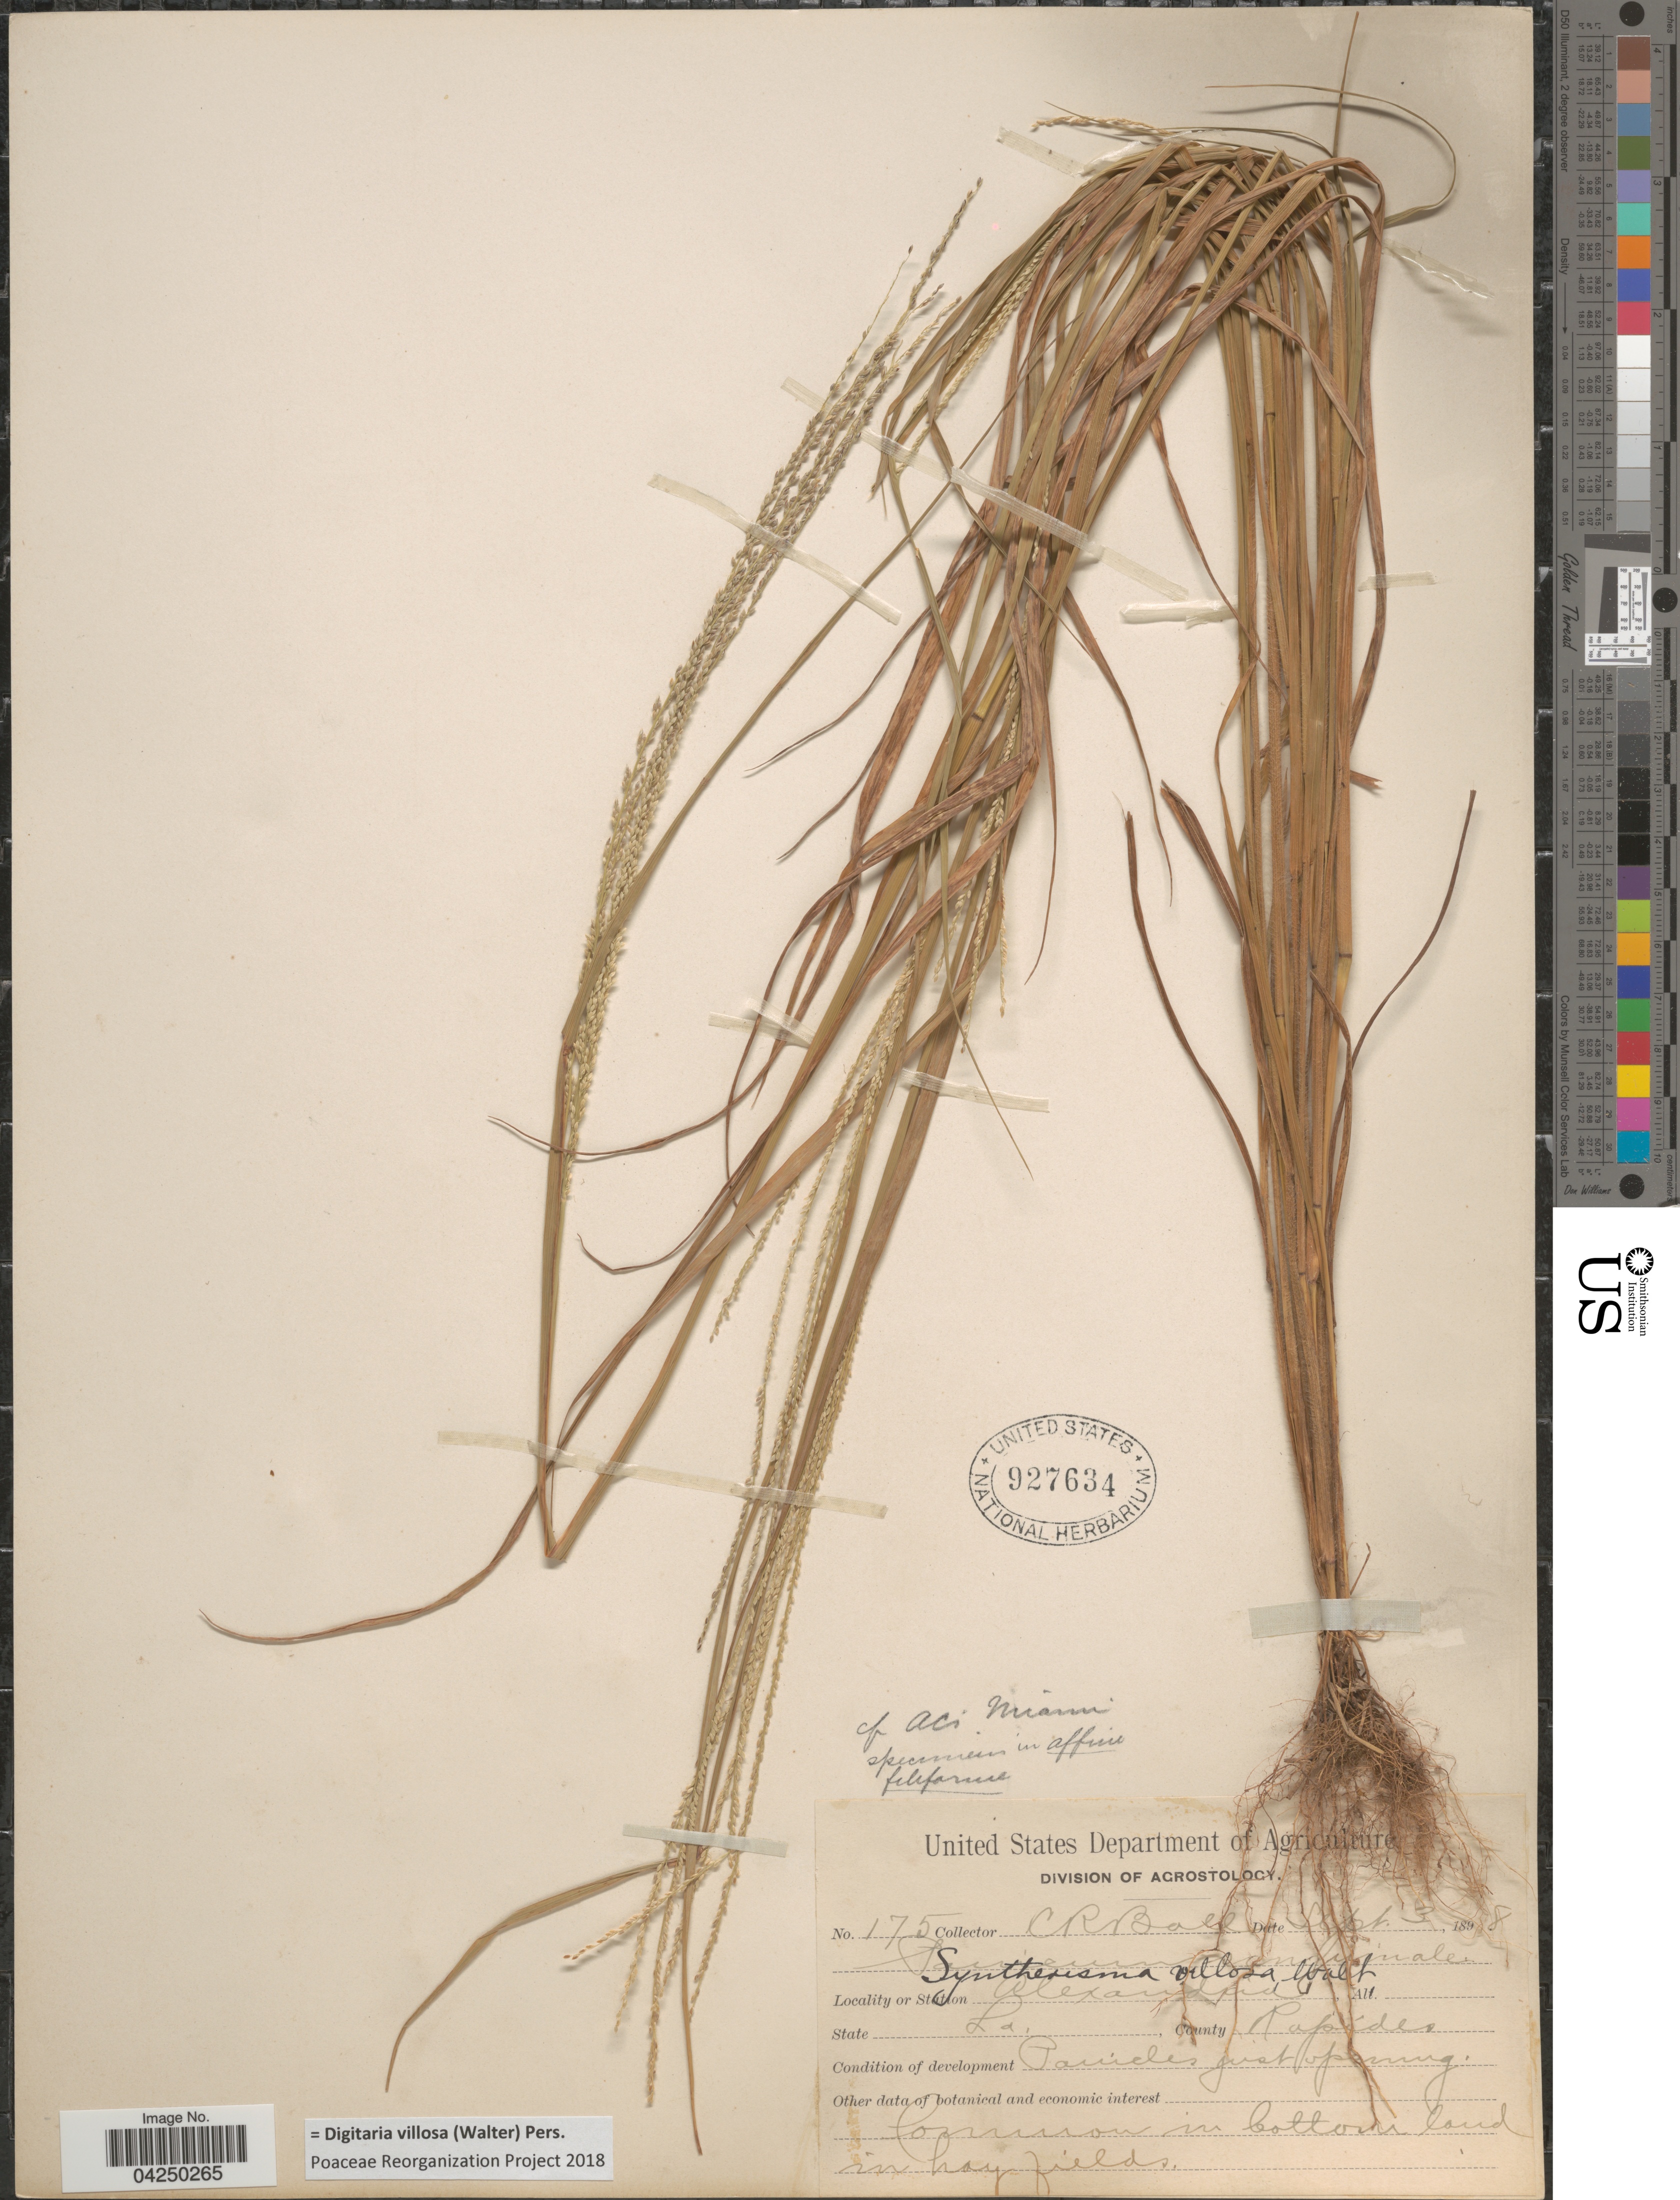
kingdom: Plantae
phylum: Tracheophyta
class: Liliopsida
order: Poales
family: Poaceae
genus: Digitaria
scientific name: Digitaria villosa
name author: (Walter) Pers.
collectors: C. R. Ball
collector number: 175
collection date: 1898-09-03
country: United States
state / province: Louisiana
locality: Alexandria. County Rapides. Panicles just opening. Common in bottomland in hay fields.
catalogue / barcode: US 927634